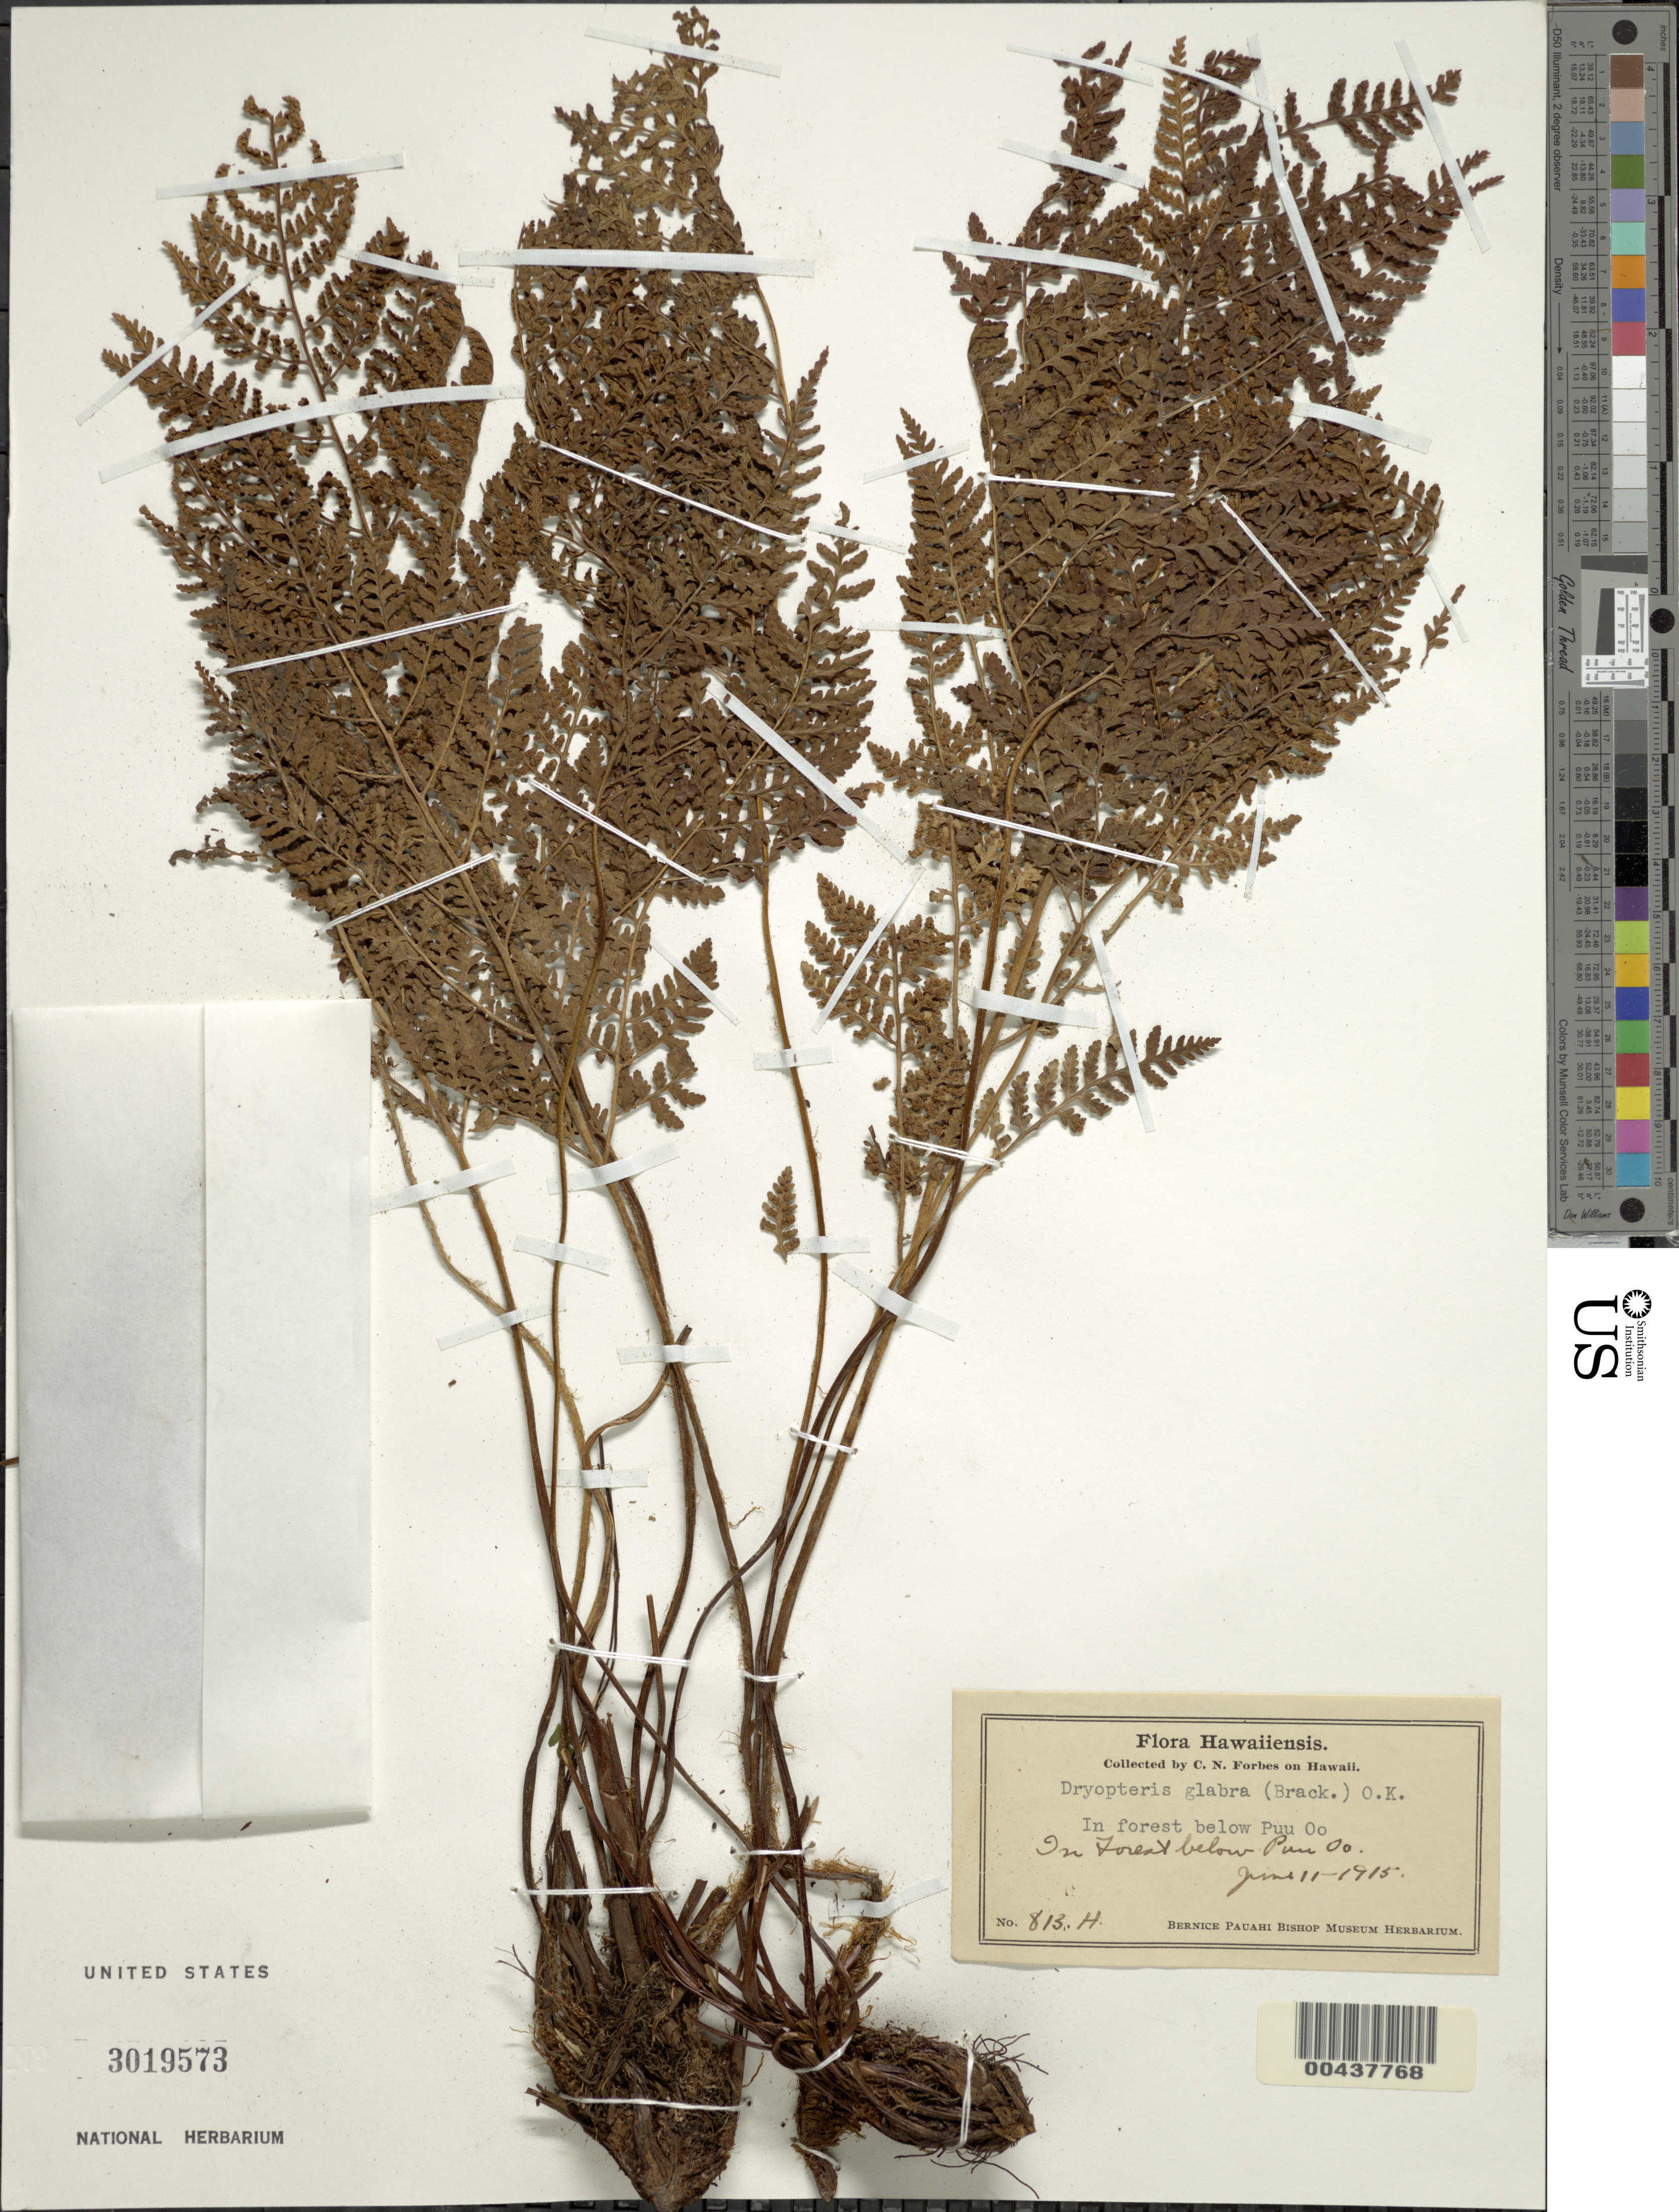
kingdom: Plantae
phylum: Tracheophyta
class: Polypodiopsida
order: Polypodiales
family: Dryopteridaceae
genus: Dryopteris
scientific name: Dryopteris glabra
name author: (Brack.) Kuntze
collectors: C. N. Forbes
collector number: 813.H.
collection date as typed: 11 Jun 1915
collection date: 1915-06-11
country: United States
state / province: Hawaii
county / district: Hawaii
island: Hawaii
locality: In forest below Puu Oo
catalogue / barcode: US 3019573